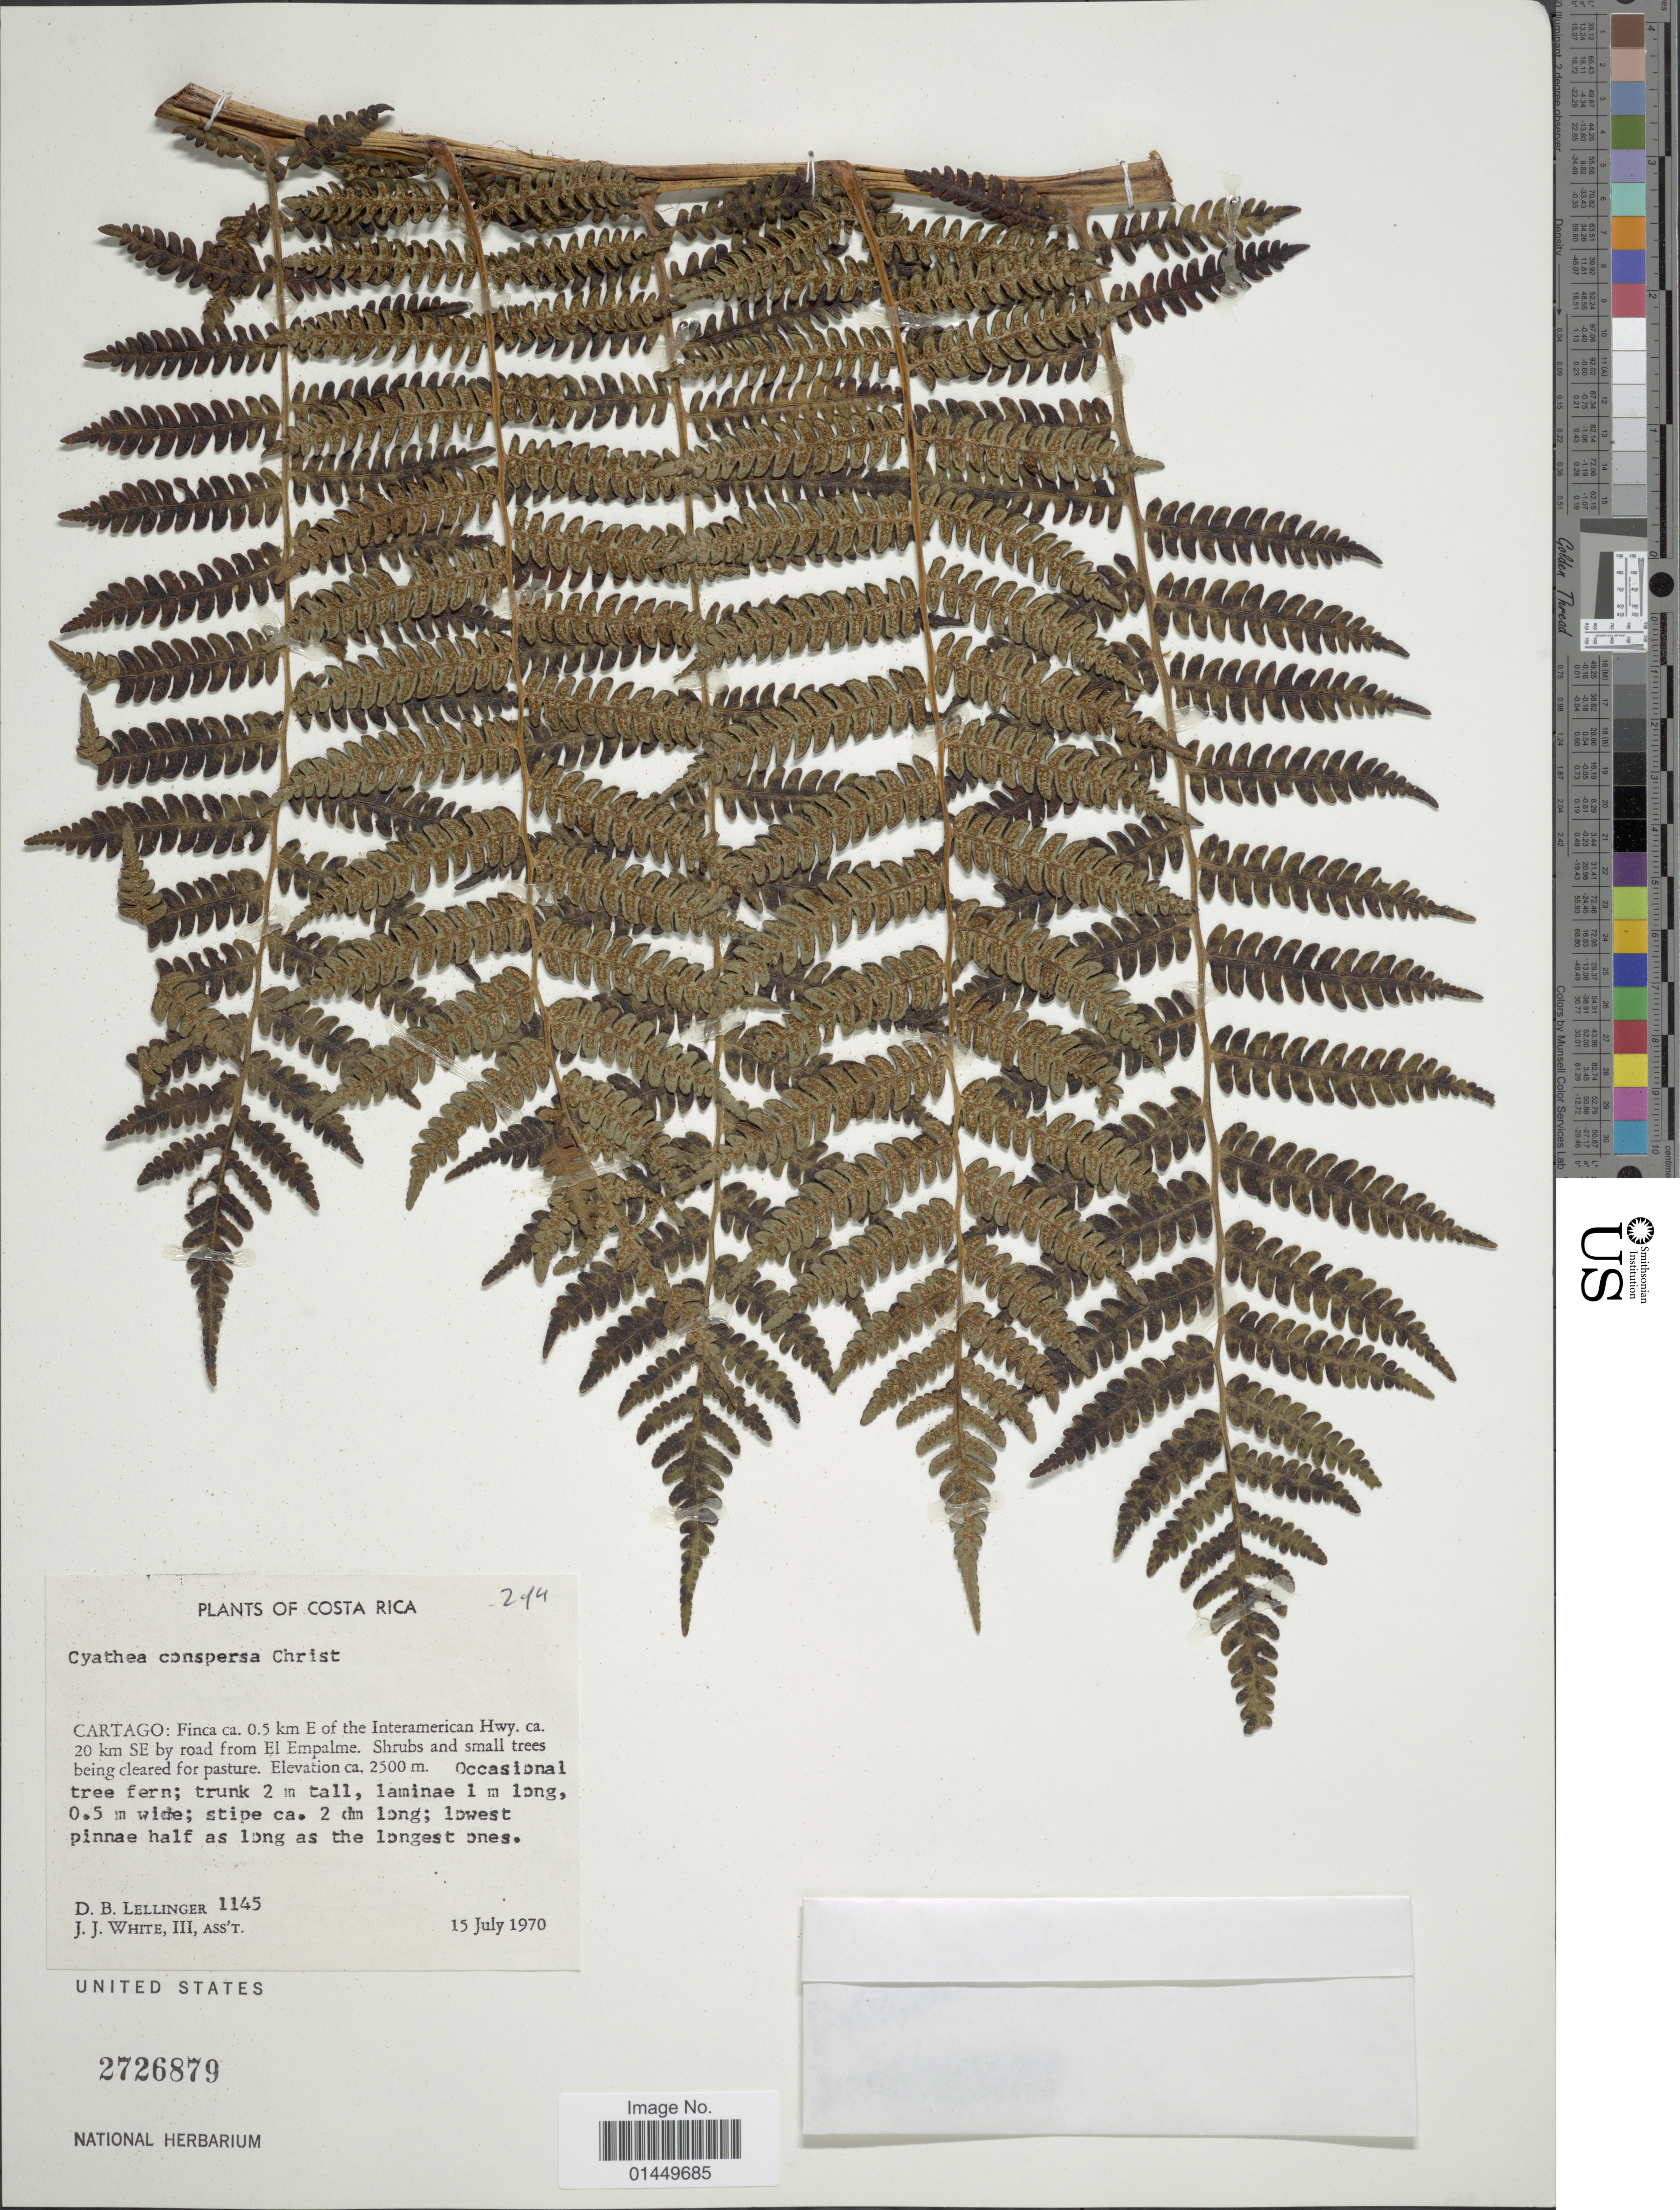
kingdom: Plantae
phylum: Tracheophyta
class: Polypodiopsida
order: Cyatheales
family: Cyatheaceae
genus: Cyathea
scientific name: Cyathea suprastrigosa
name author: (Christ) Maxon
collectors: D. B. Lellinger & J. J. White III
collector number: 1145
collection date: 1970-07-15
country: Costa Rica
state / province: Cartago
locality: Cartago: Finca 0.5 km E of the Interamerican Hwy. 20 km SE by road from El Empalme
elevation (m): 2500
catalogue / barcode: US 2726879